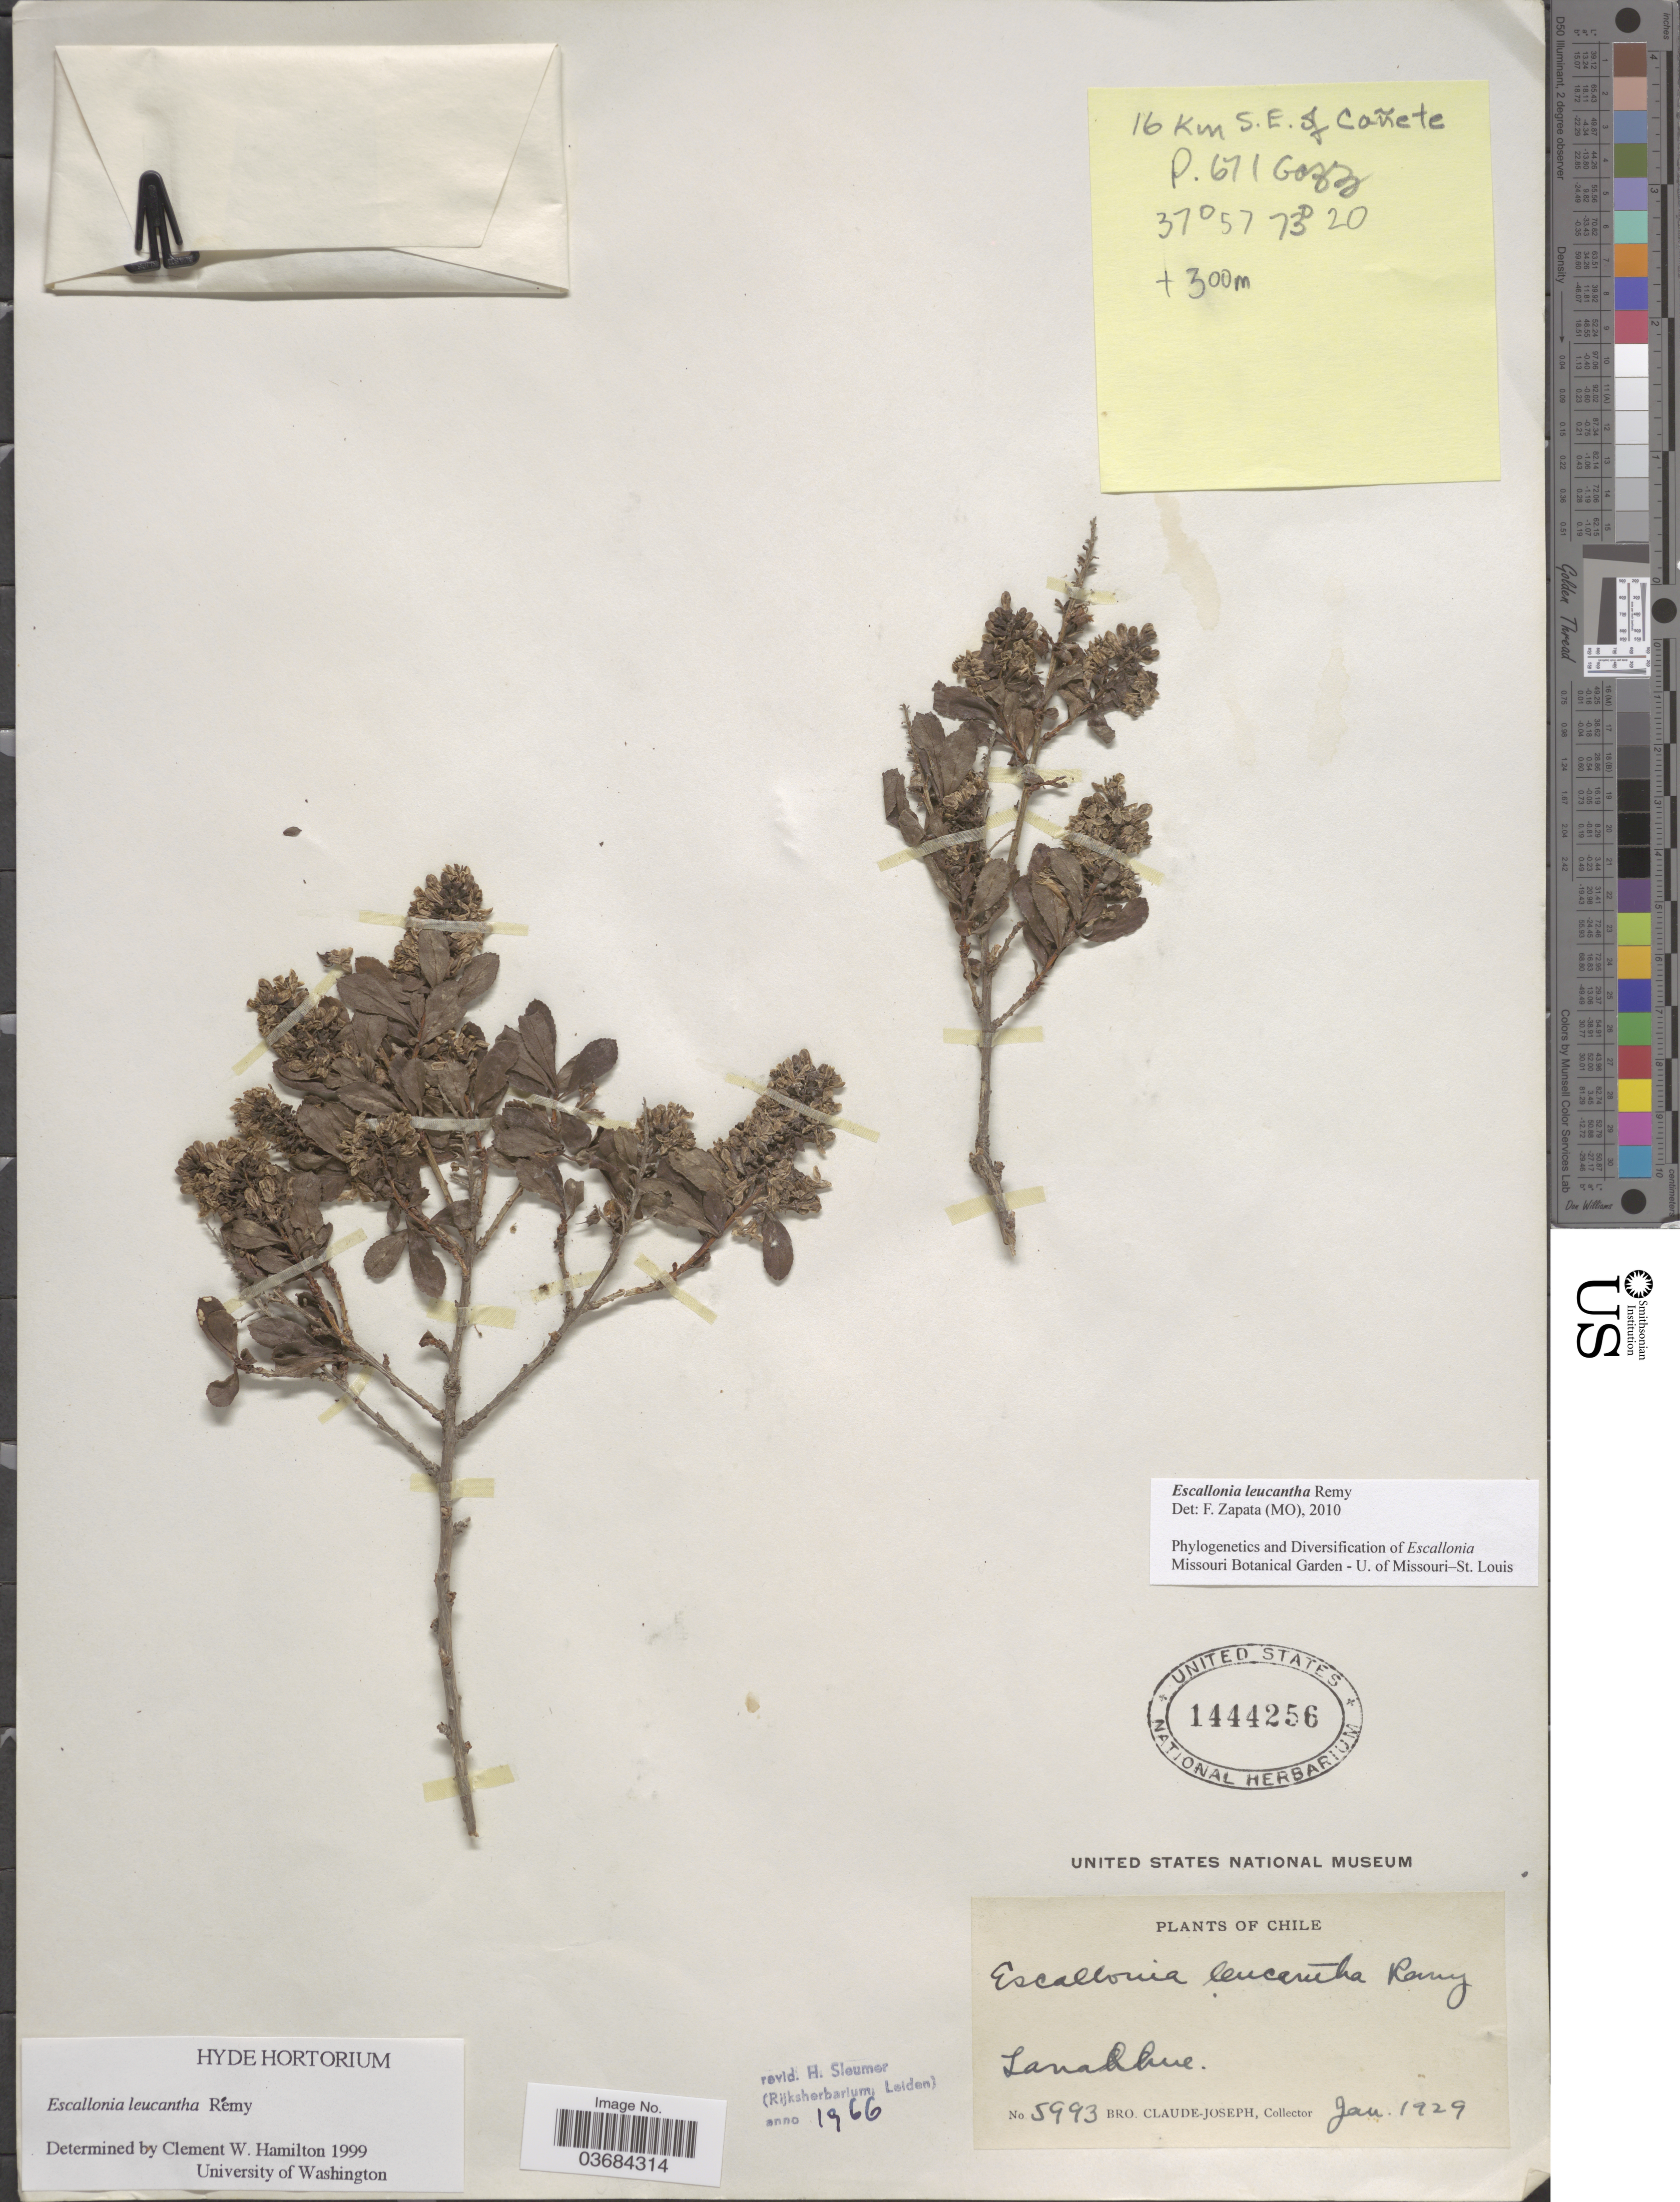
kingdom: Plantae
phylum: Tracheophyta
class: Magnoliopsida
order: Escalloniales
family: Escalloniaceae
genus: Escallonia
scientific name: Escallonia leucantha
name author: Remy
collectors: Bro. Claude-Joseph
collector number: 5993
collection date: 1929-01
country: Chile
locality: Lanalhue. 16 km S.E. of Cañete. P.671 Gozz.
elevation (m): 300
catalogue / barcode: US 1444256